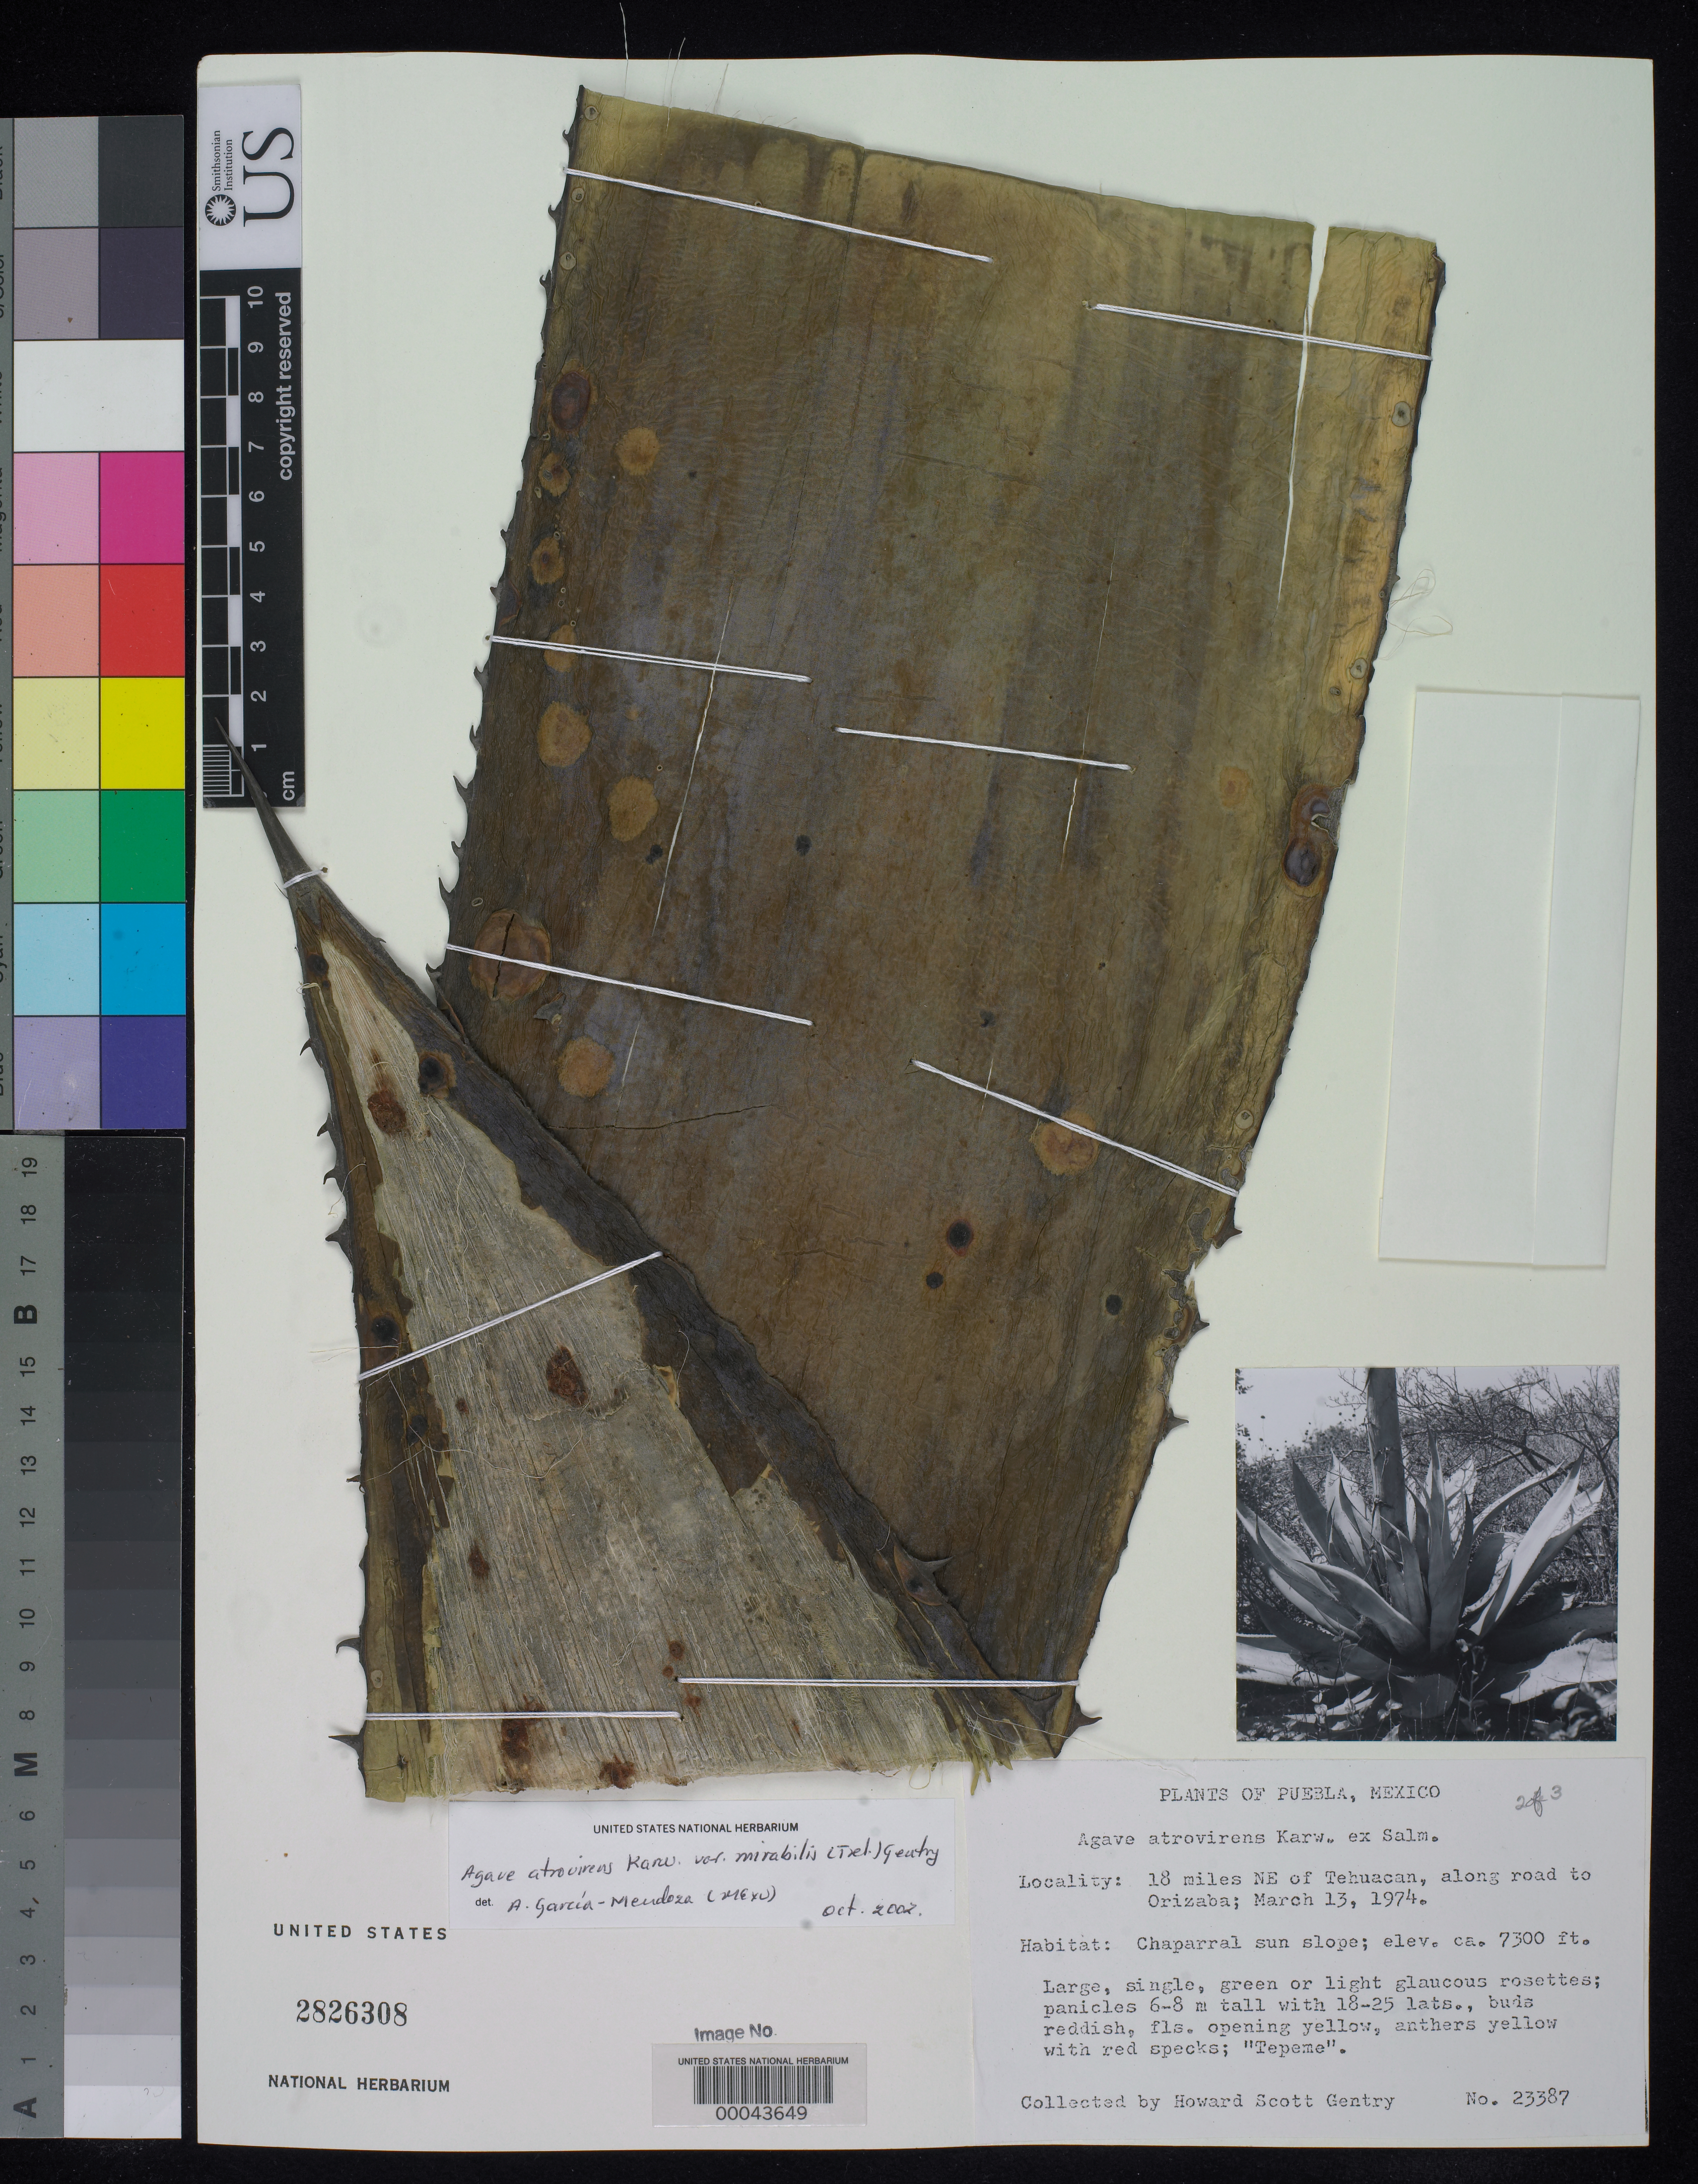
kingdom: Plantae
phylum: Tracheophyta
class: Liliopsida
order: Asparagales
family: Asparagaceae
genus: Agave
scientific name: Agave atrovirens var. mirabilis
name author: (Trel.) Gentry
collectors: H. S. Gentry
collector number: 23387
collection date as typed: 13 Mar 1974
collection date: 1974-03-13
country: Mexico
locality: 18 mi NE of Tehuacan, along road to Orizaba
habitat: Chaparral sun slope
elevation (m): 2225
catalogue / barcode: US 2826308